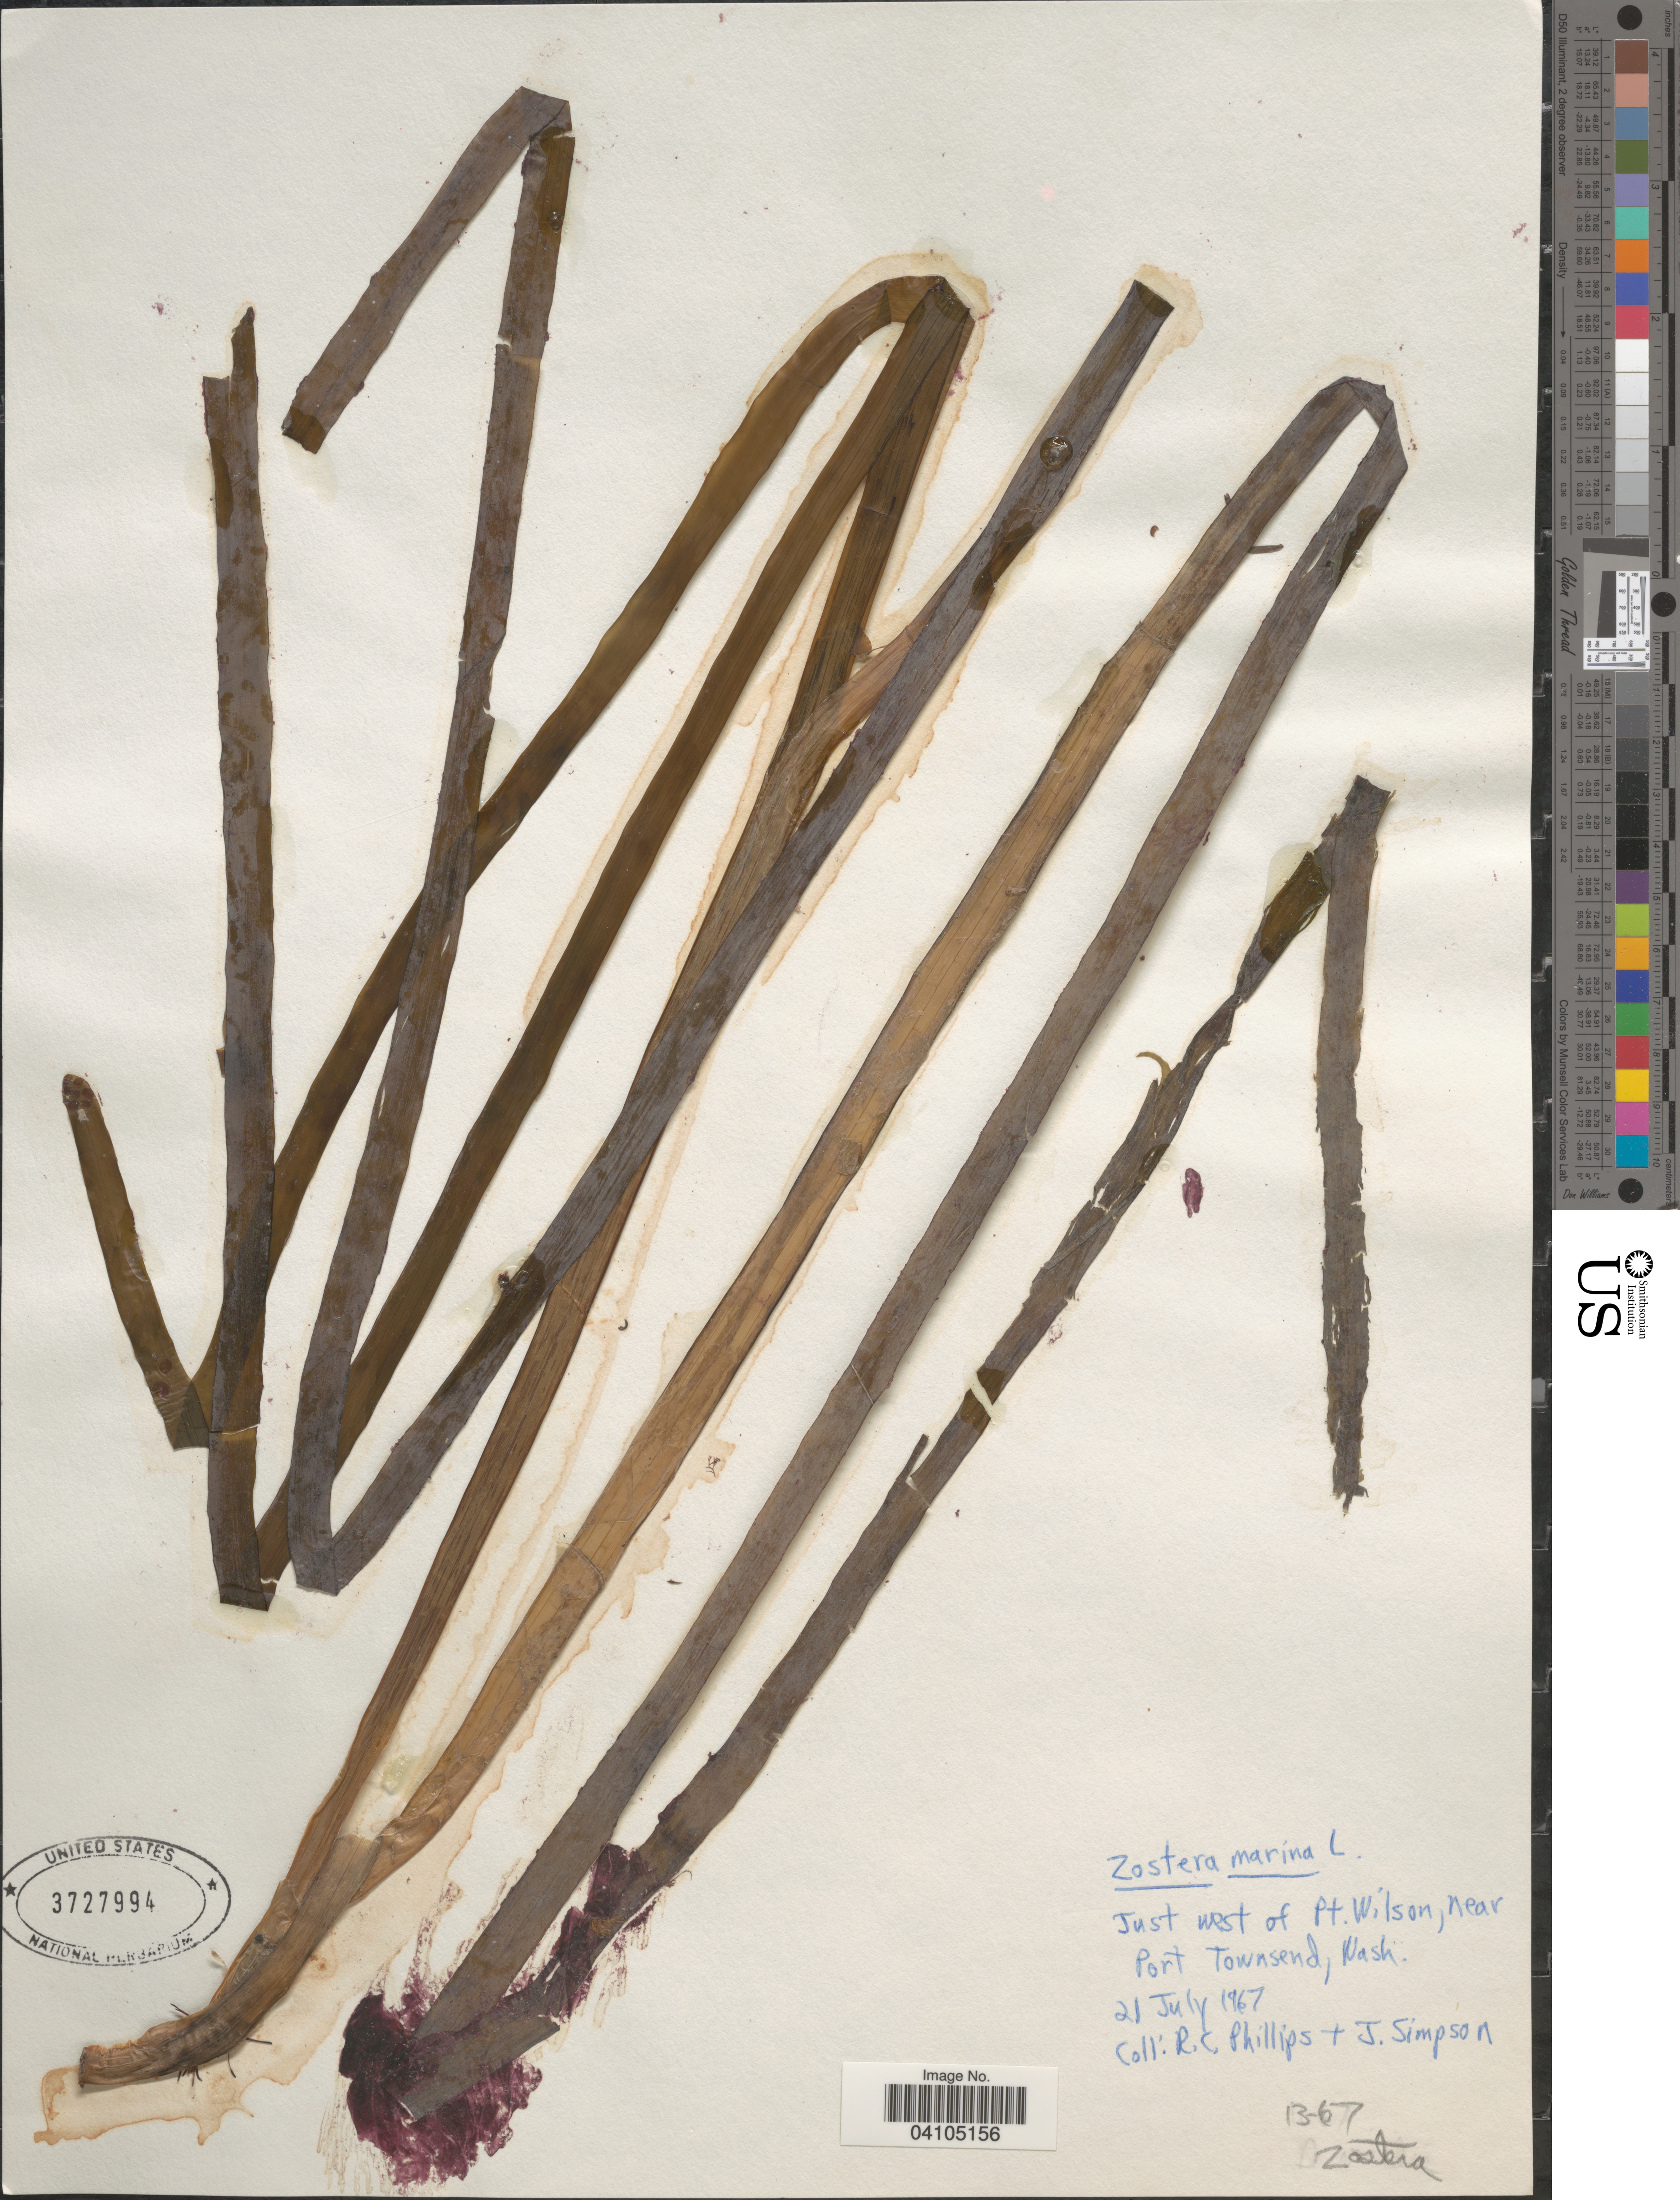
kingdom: Plantae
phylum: Tracheophyta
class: Liliopsida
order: Alismatales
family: Zosteraceae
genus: Zostera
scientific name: Zostera marina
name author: L.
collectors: R. C. Phillips & J. Simpson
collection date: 1967-07-21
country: United States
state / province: Washington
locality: Just west of Pt. Wilson, near Port Townsend.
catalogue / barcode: US 3727994